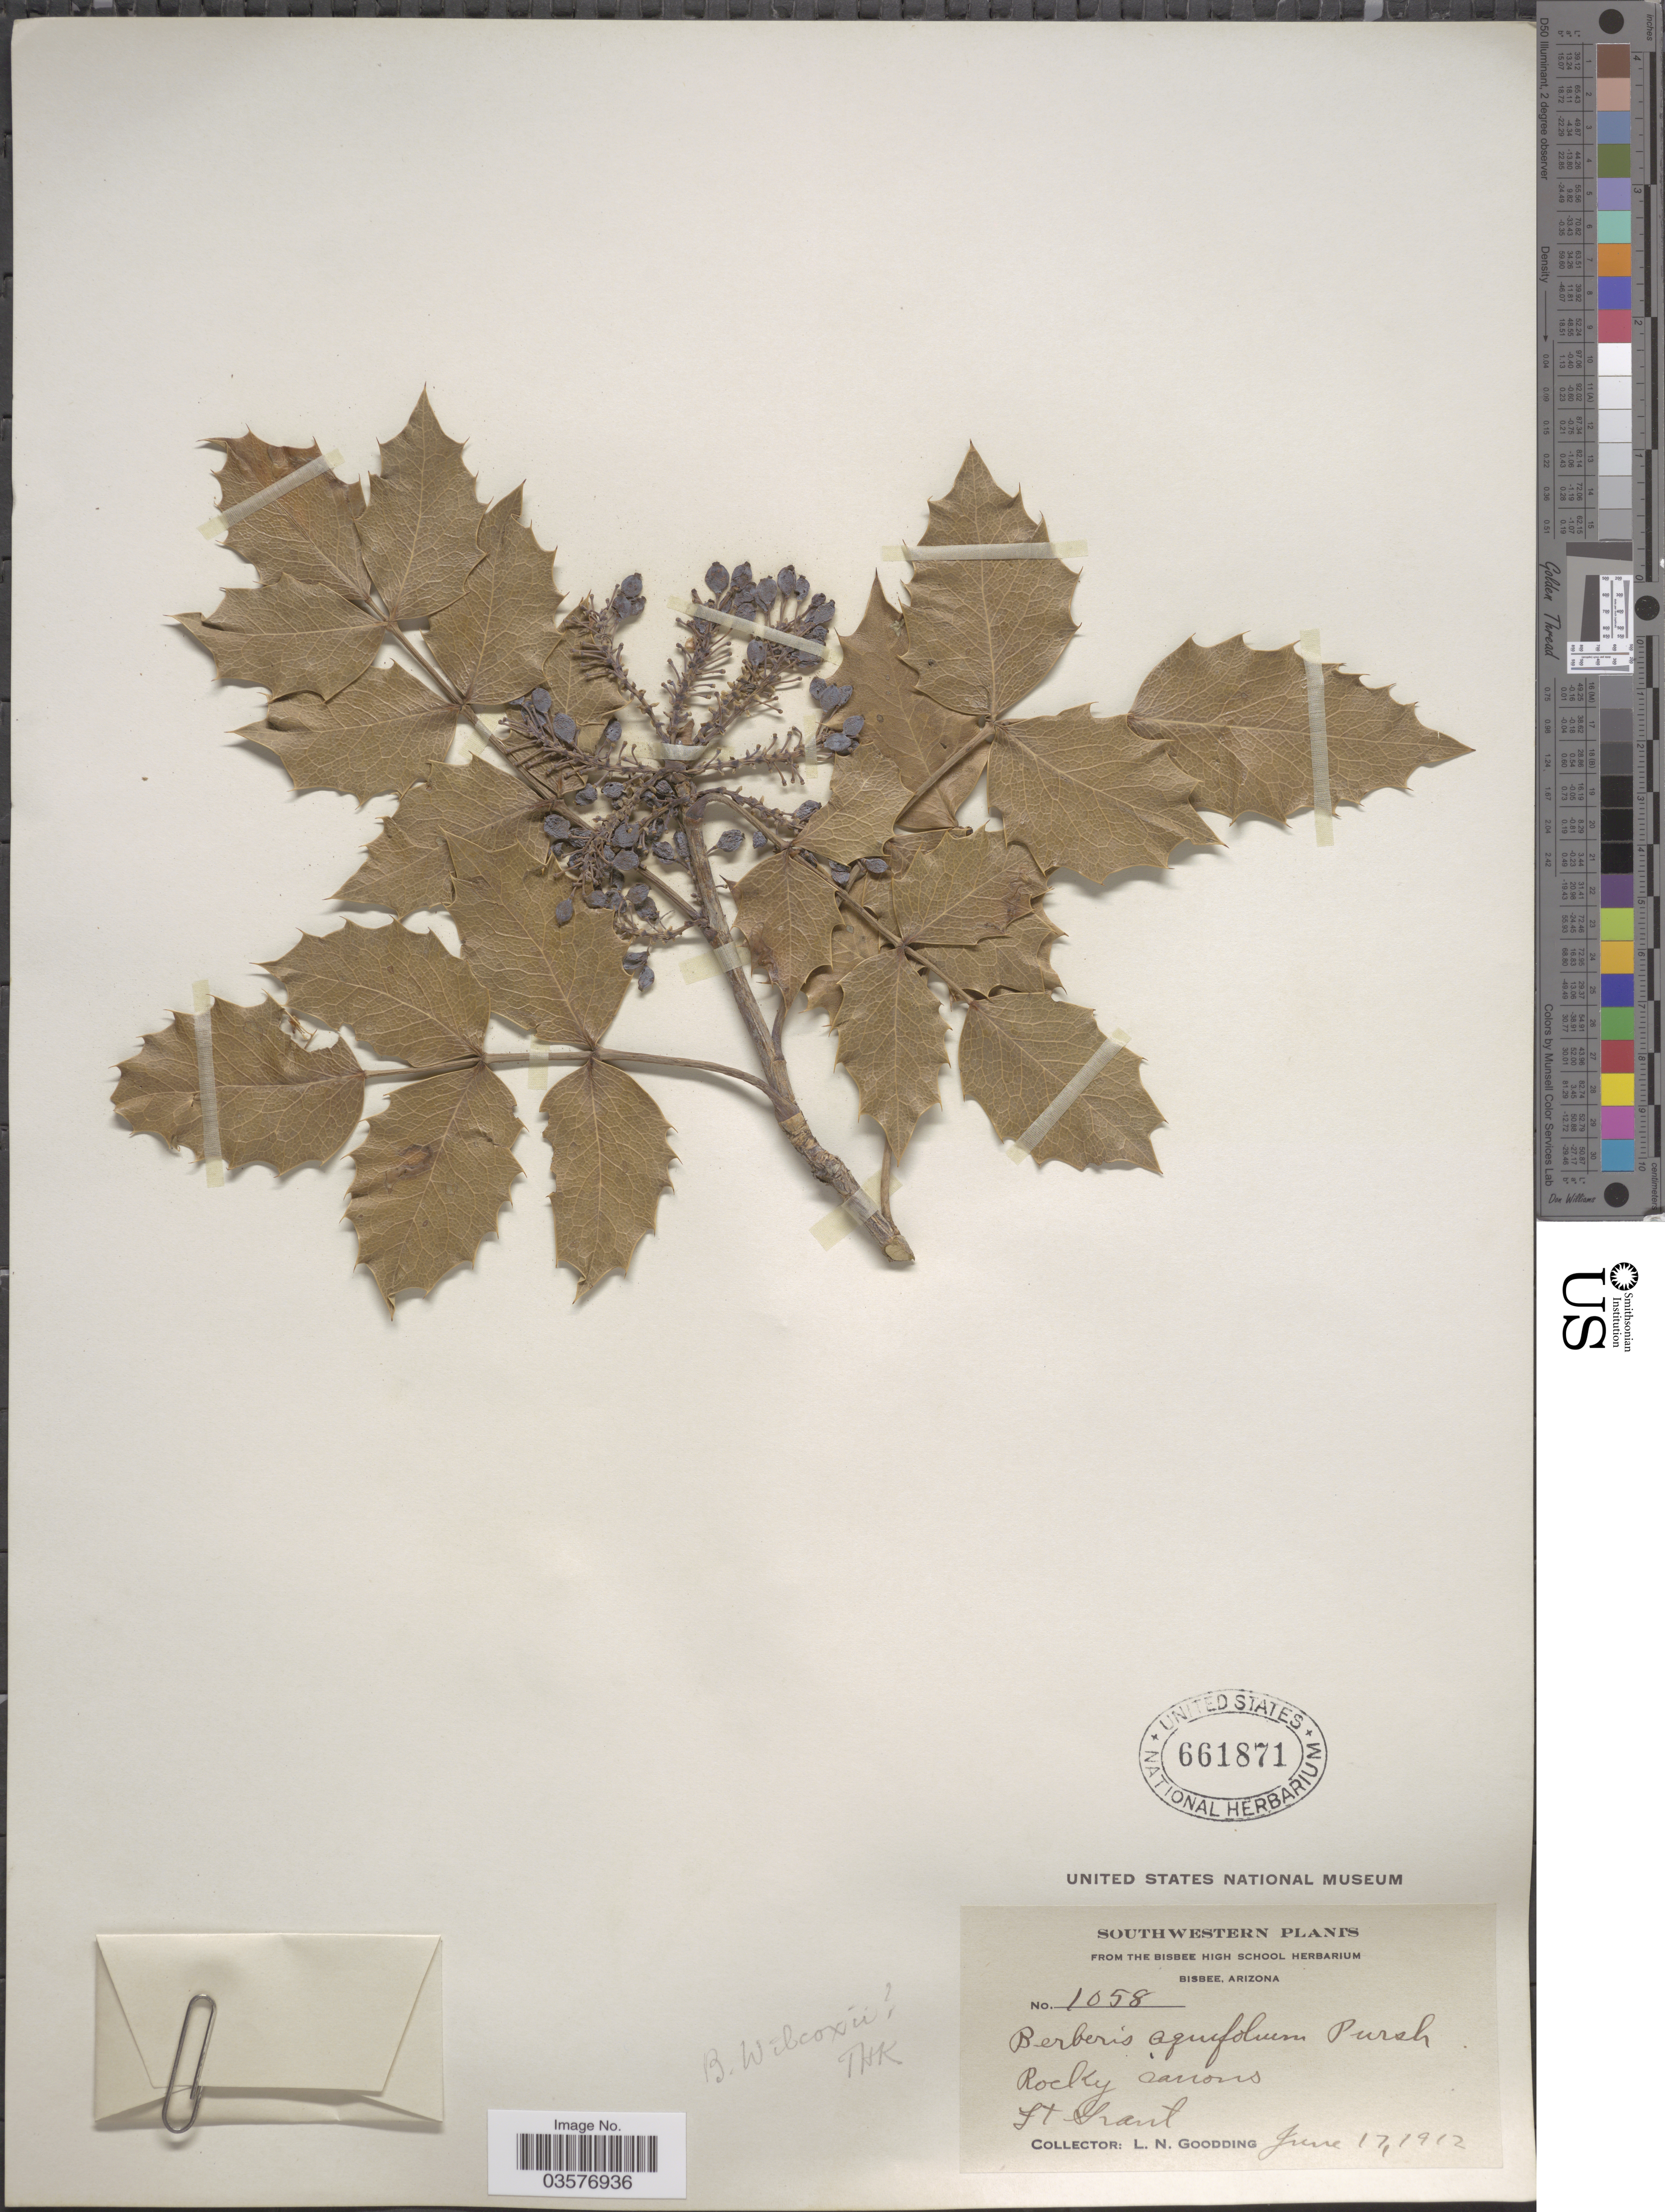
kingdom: Plantae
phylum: Tracheophyta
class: Magnoliopsida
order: Ranunculales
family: Berberidaceae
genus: Mahonia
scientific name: Mahonia wilcoxii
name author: (Kearney) Rehder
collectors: L. N. Goodding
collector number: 1058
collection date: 1912-06-17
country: United States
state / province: Arizona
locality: Southwestern. Rocky canons. St Grant.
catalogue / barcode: US 661871